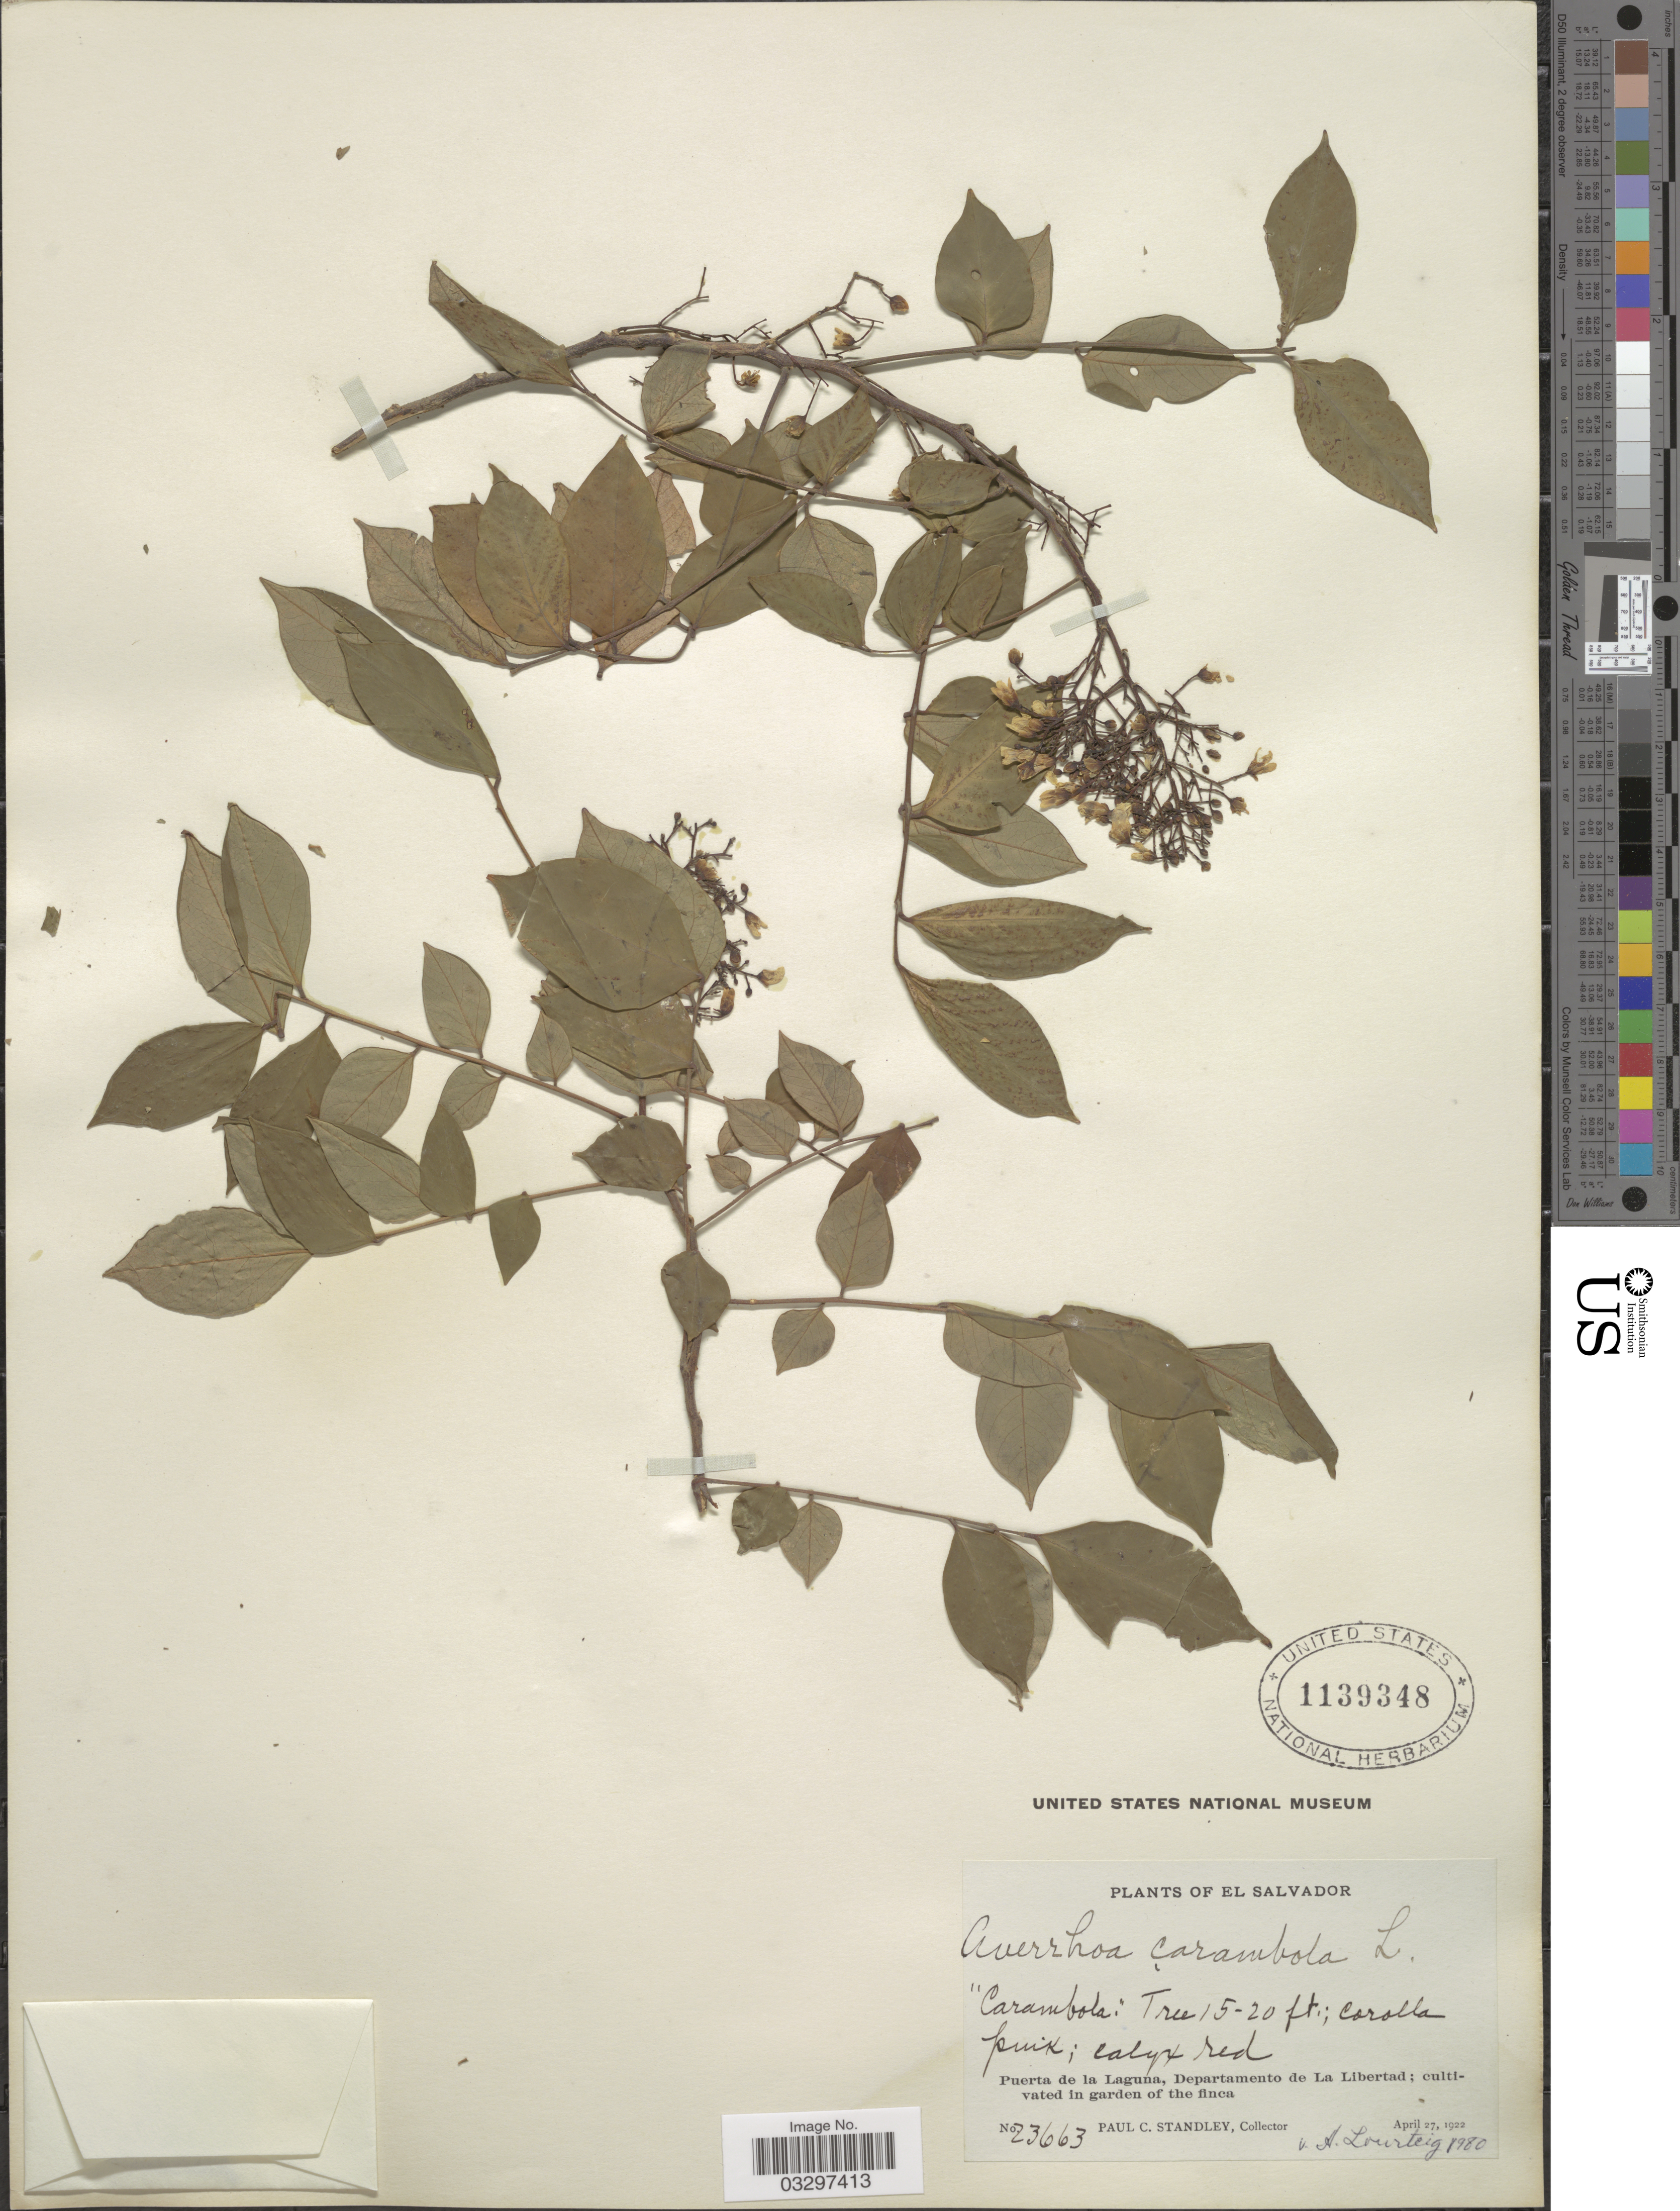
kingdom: Plantae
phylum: Tracheophyta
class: Magnoliopsida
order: Oxalidales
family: Oxalidaceae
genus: Averrhoa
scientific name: Averrhoa carambola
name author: L.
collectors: P. C. Standley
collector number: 23663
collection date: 1922-04-27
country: El Salvador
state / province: La Libertad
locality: Puerta de la Laguna, Departamento de La Libertad; cultivated in garden of the finca.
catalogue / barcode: US 1139348